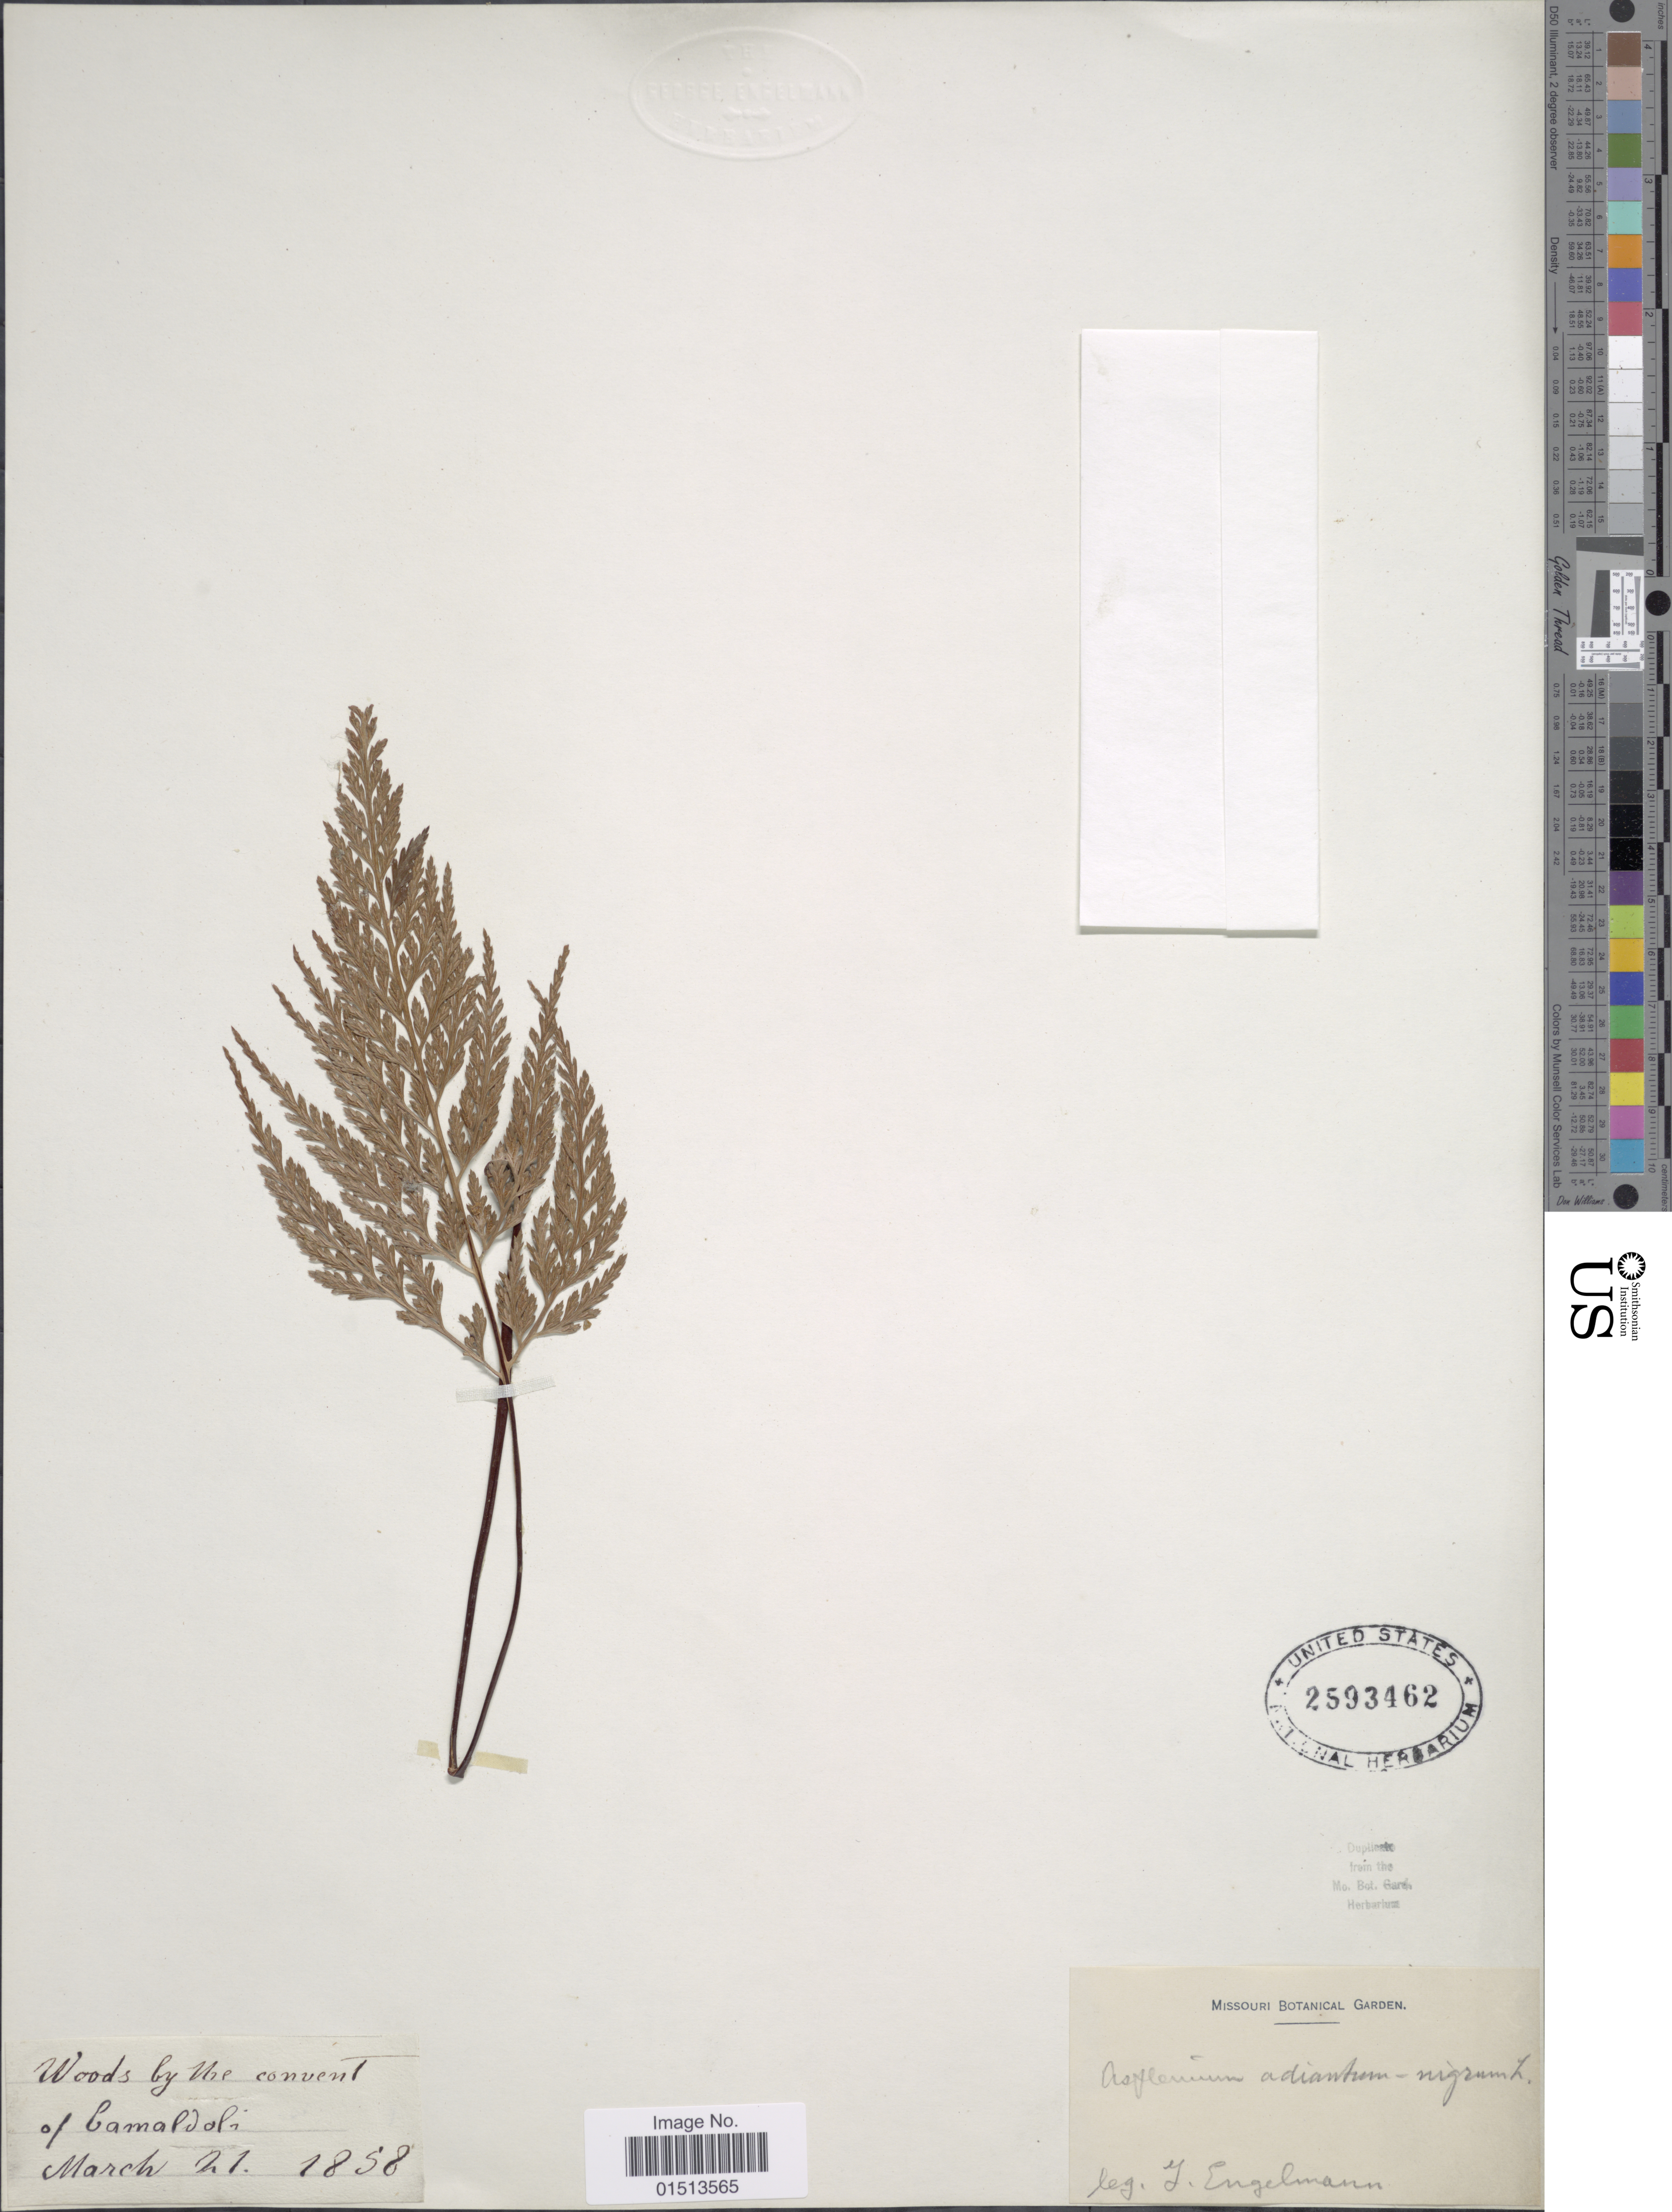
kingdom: Plantae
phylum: Tracheophyta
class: Polypodiopsida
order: Polypodiales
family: Aspleniaceae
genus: Asplenium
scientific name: Asplenium adiantum-nigrum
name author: L.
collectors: J. Engelmann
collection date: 1858-03-21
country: Italy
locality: Woods by the convent of Camaldoli. [interpreted]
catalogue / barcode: US 2593462